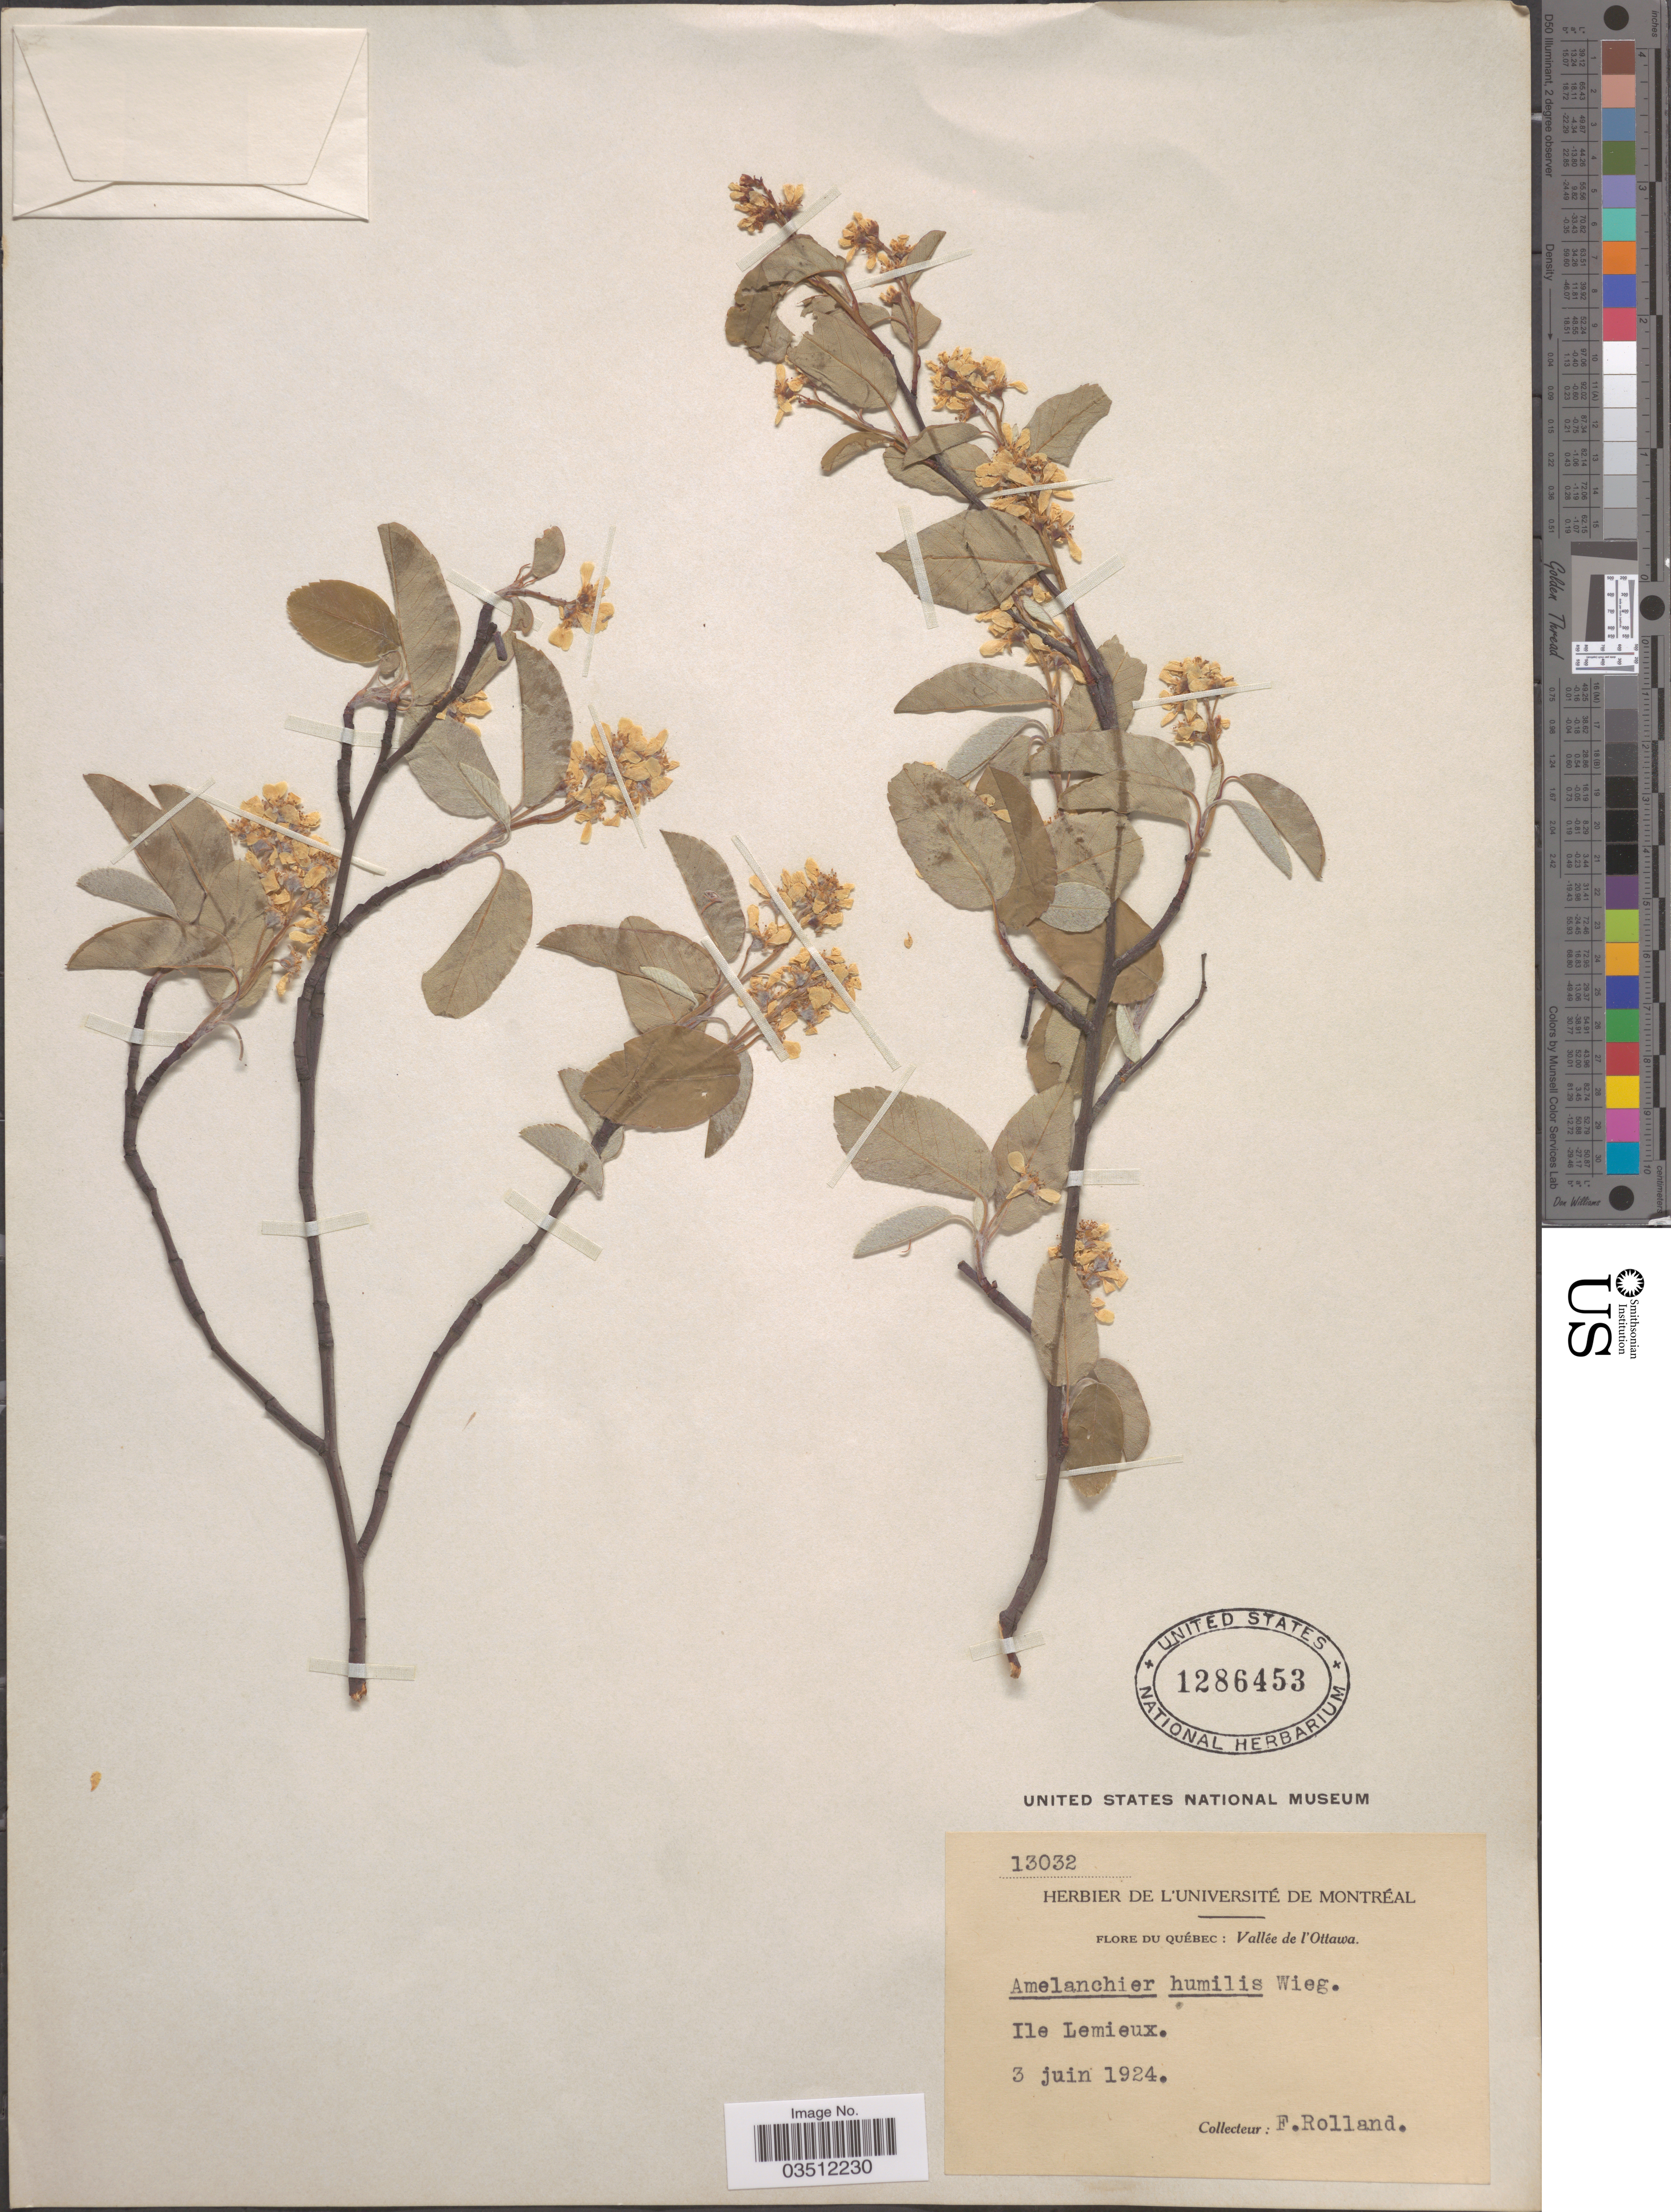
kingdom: Plantae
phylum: Tracheophyta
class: Magnoliopsida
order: Rosales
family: Rosaceae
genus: Amelanchier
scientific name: Amelanchier humilis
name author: Wiegand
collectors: F. Rolland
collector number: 13032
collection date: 1924-06-03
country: Canada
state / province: Quebec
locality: Vallée de l'Ottawa. Ile Lemieux.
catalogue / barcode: US 1286453